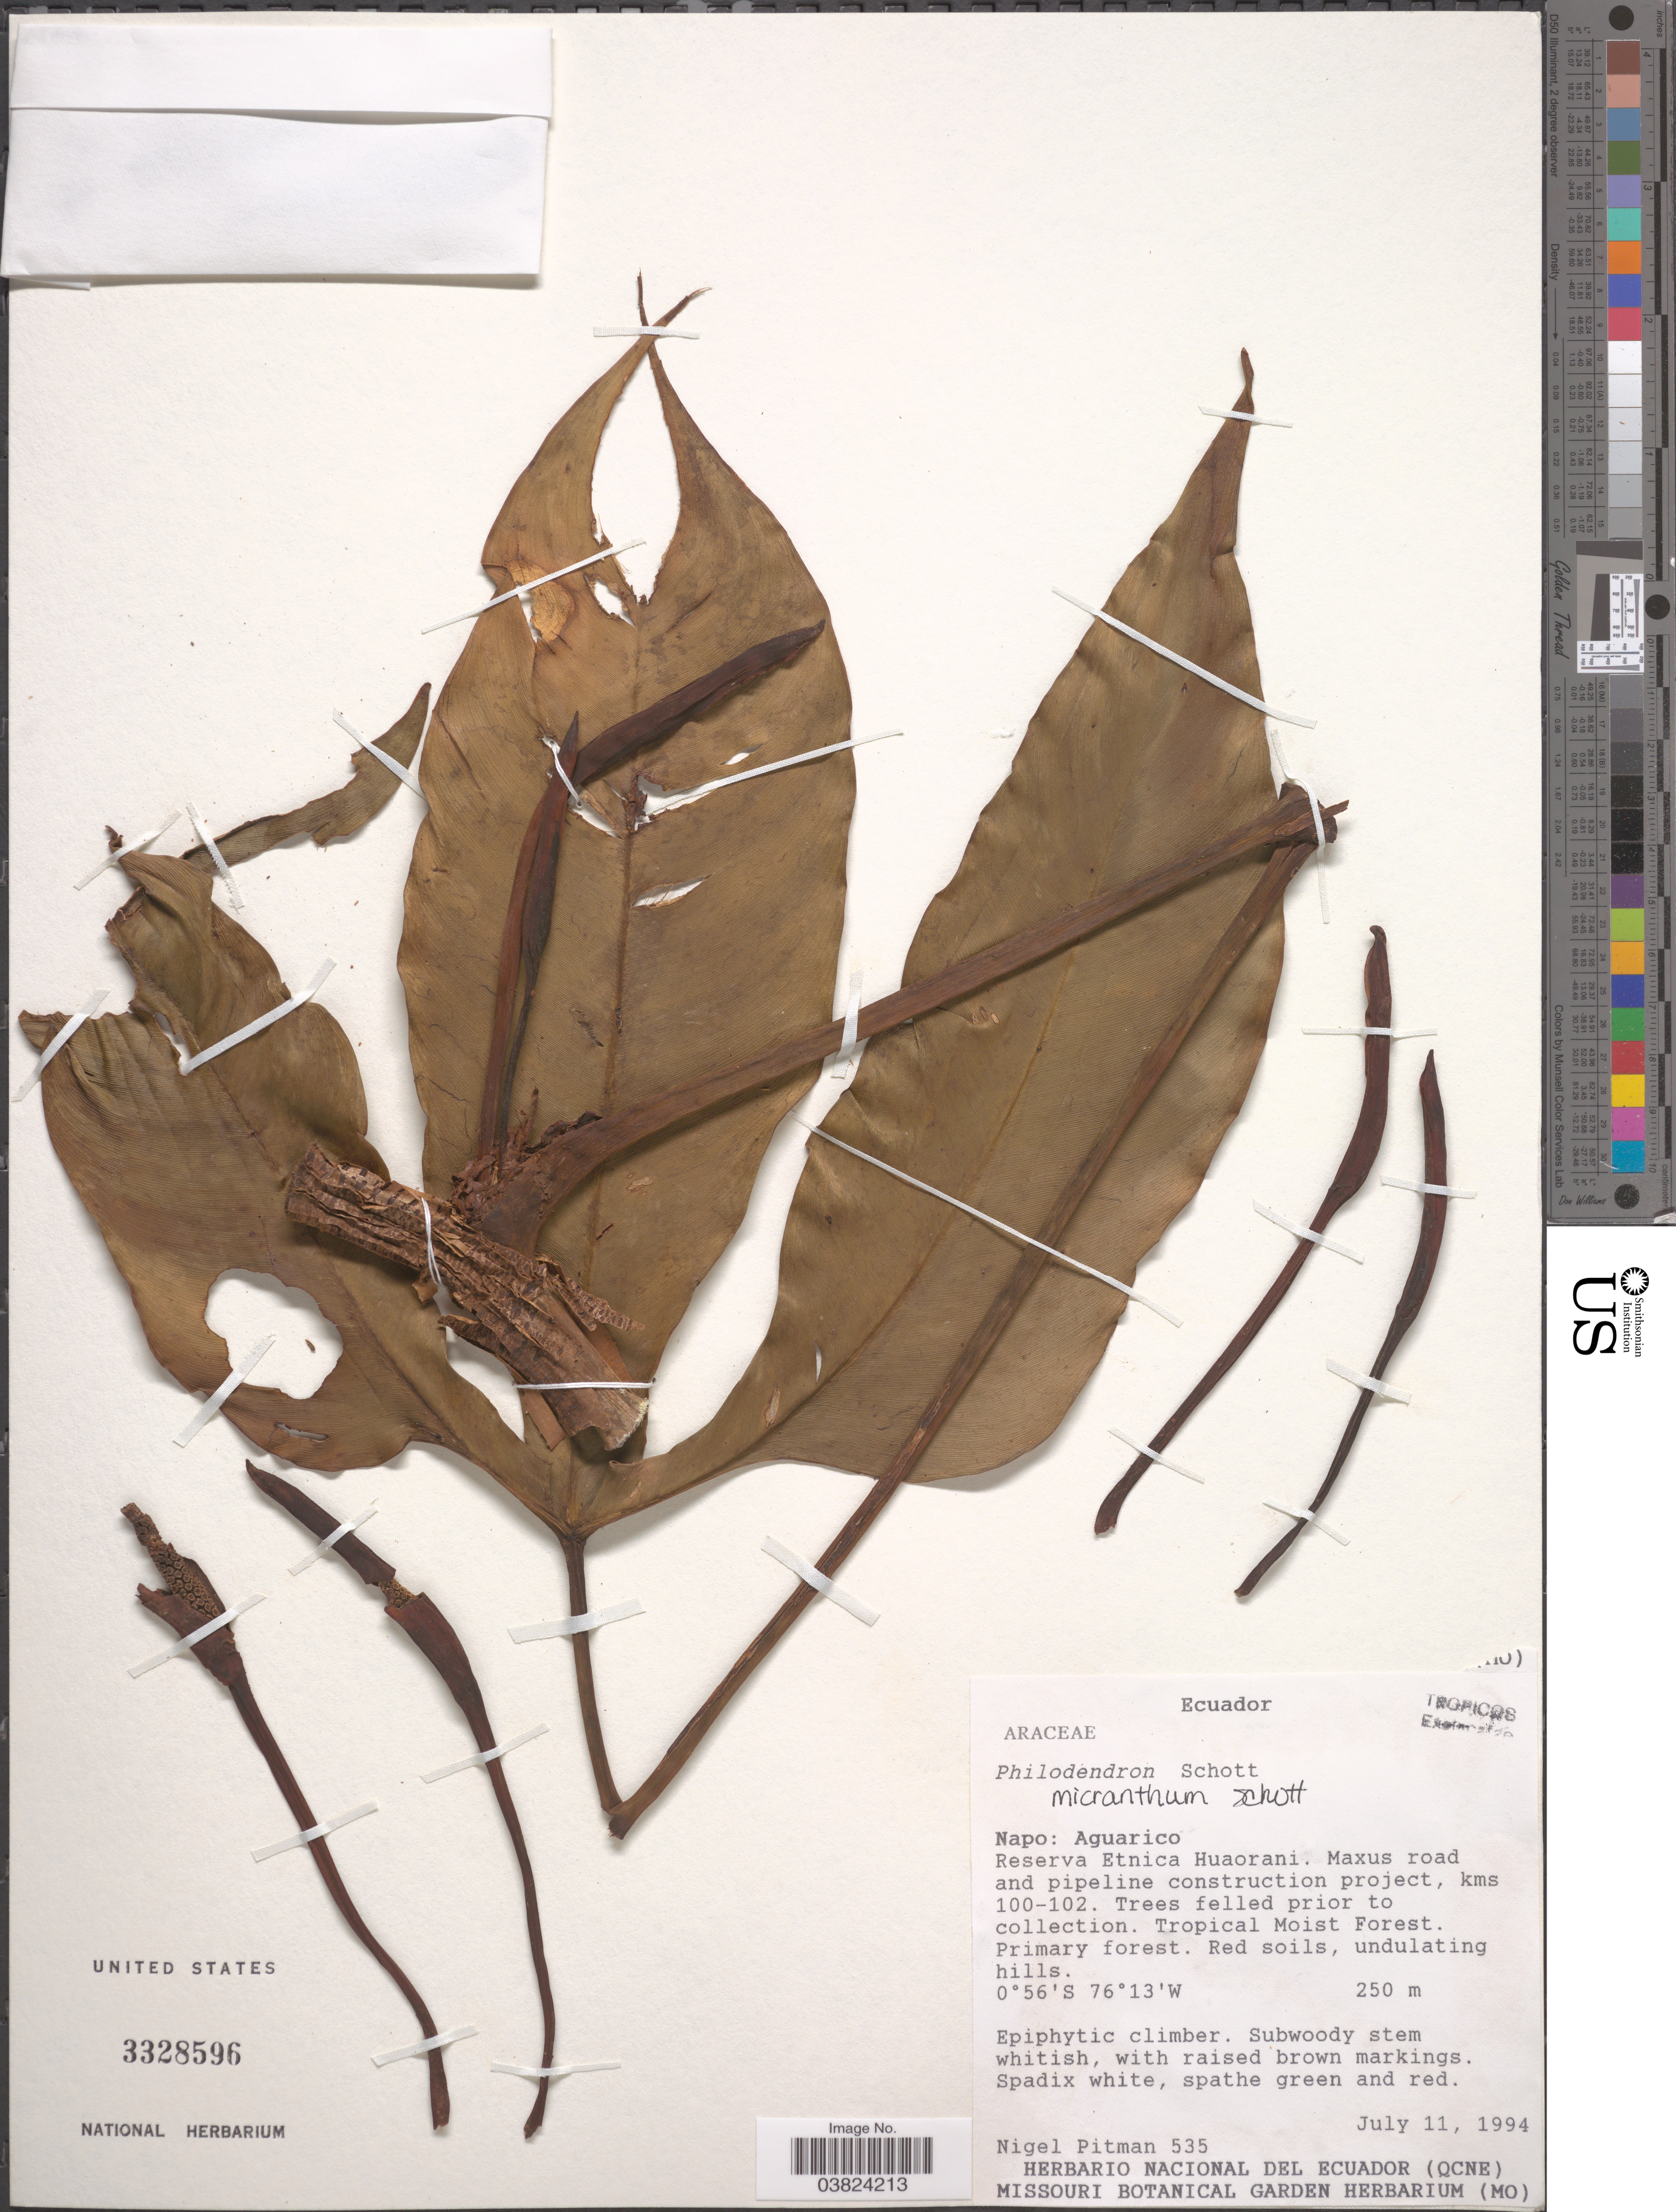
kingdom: Plantae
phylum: Tracheophyta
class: Liliopsida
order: Alismatales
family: Araceae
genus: Philodendron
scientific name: Philodendron micranthum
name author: Poepp. ex Schott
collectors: N. Pitman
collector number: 535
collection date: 1994-07-11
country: Ecuador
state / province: Napo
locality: Aguarico. Reserva Etnica Huaorani. Maxus road and pipeline construction project, kms 100-102.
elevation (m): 250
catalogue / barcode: US 3328596